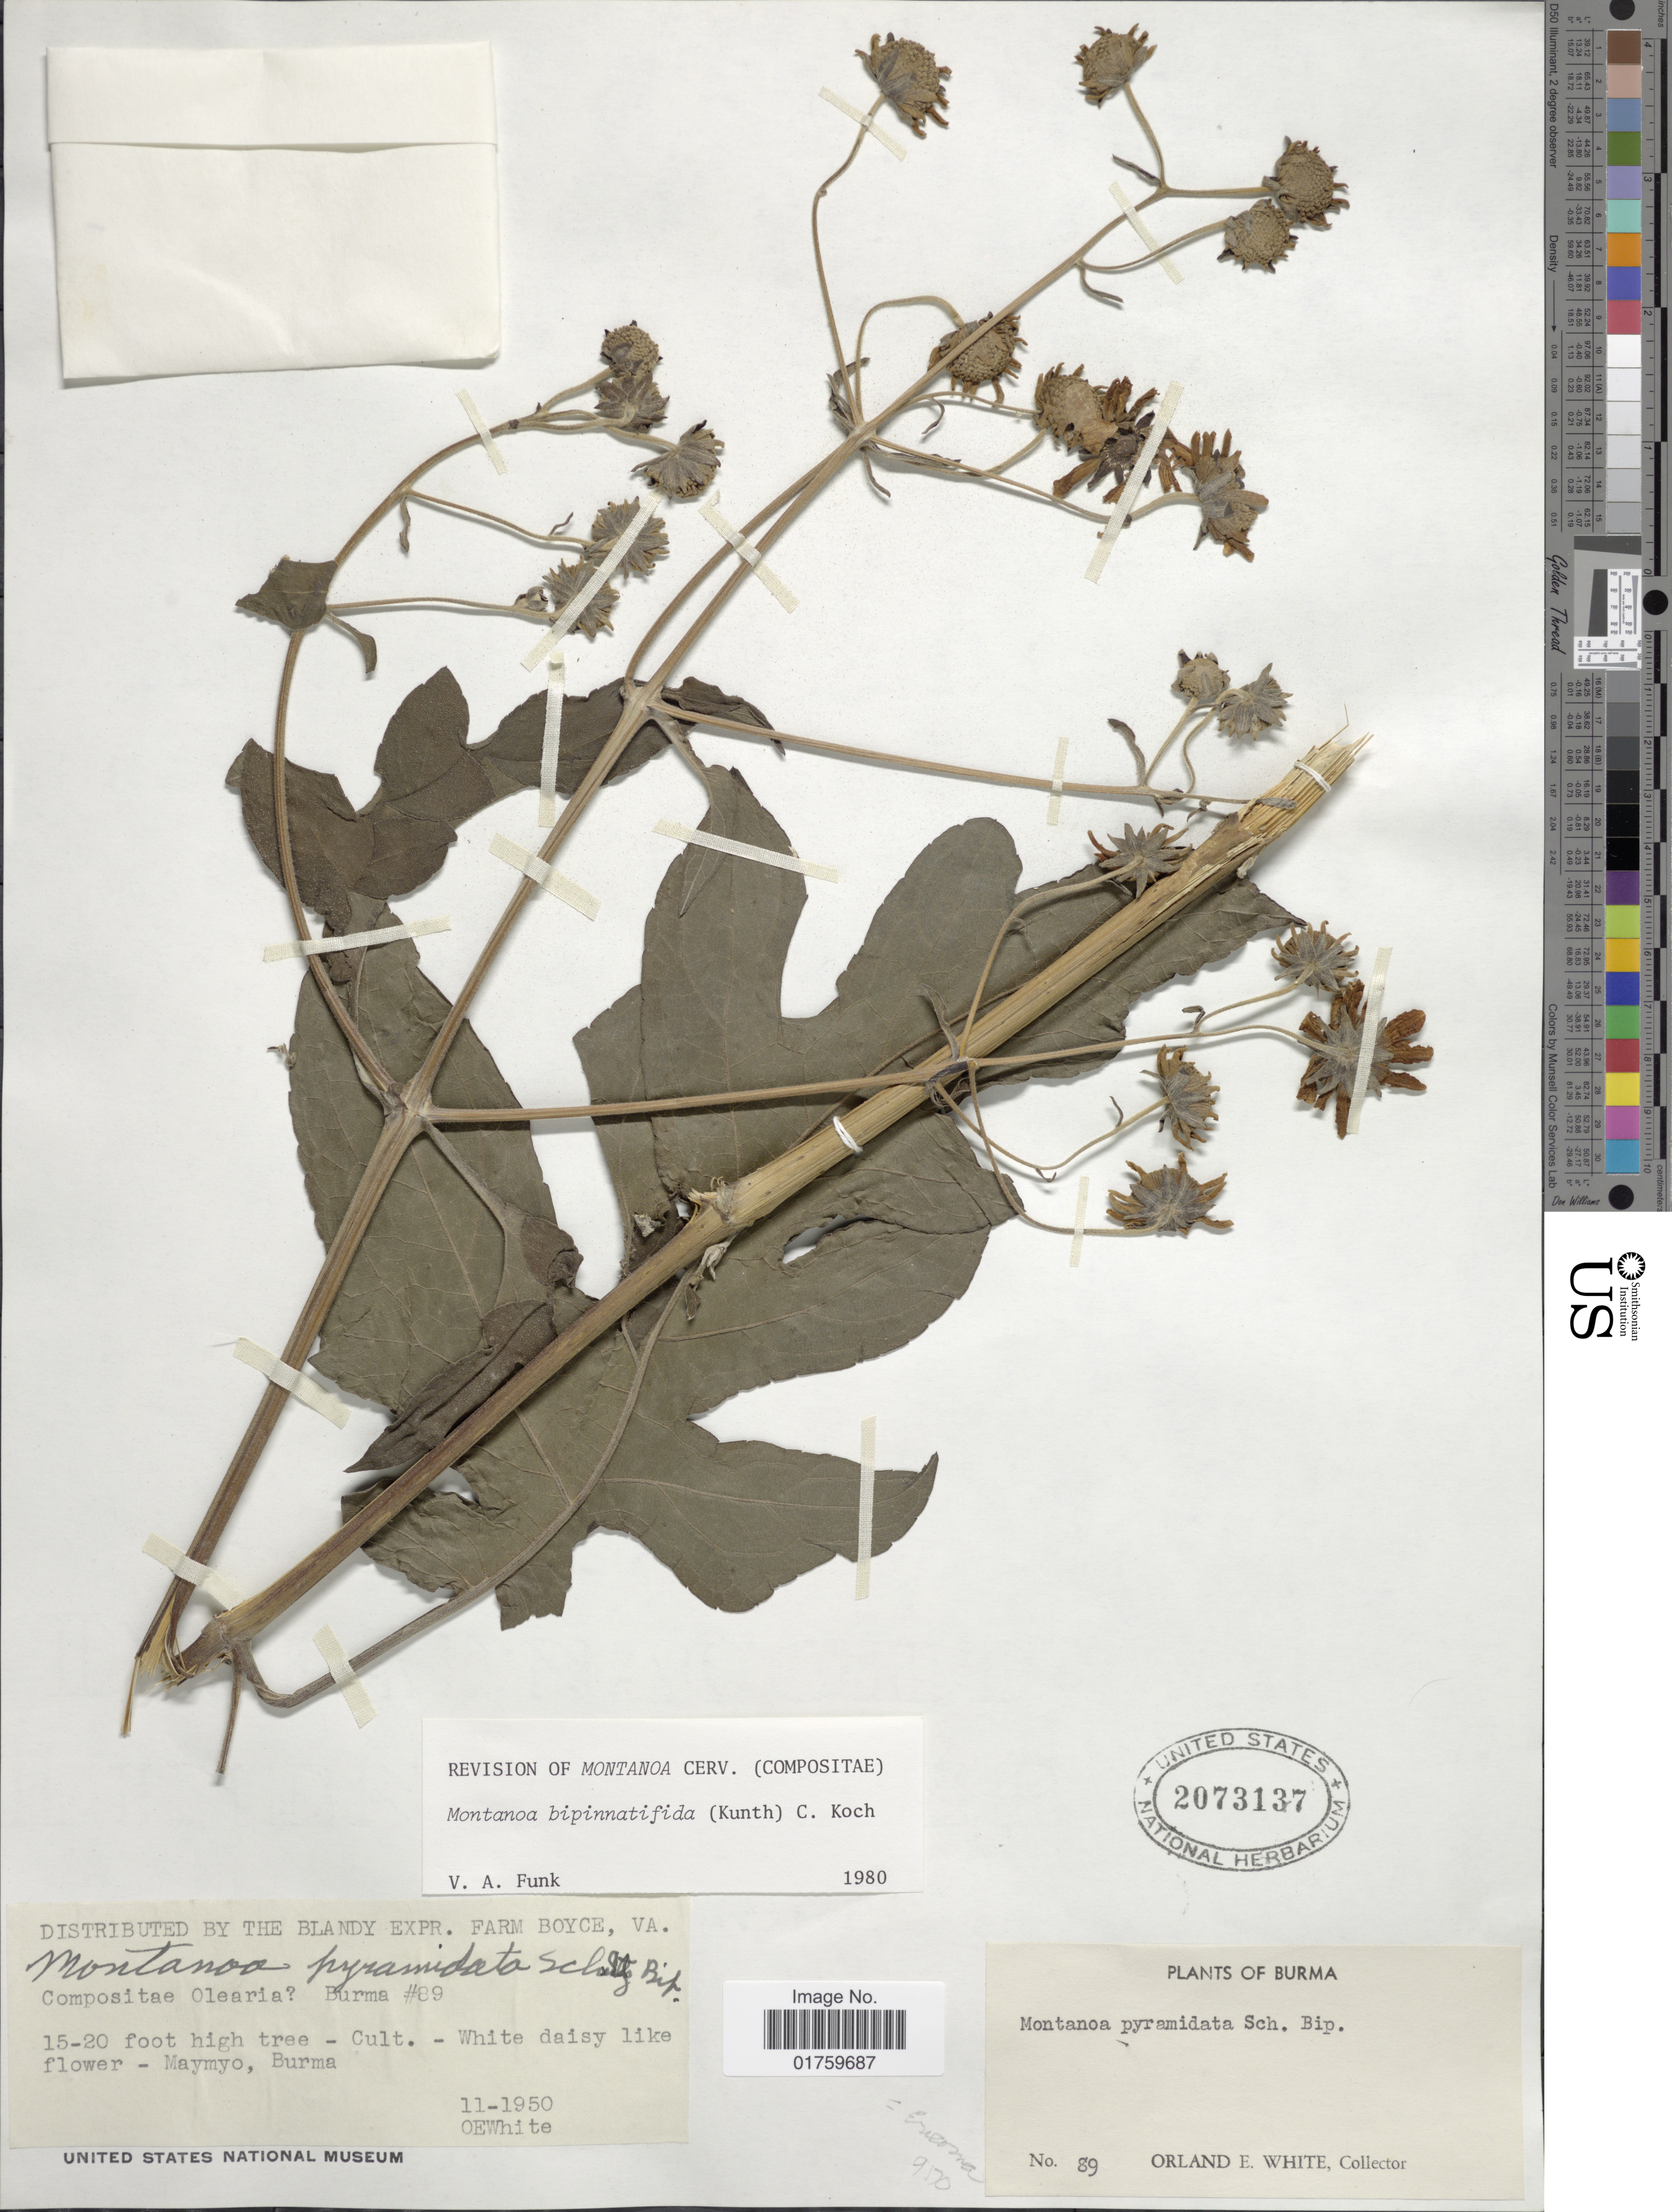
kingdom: Plantae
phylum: Tracheophyta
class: Magnoliopsida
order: Asterales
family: Asteraceae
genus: Montanoa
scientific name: Montanoa bipinnatifida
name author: (Kunth) C. Koch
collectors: O. E. White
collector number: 89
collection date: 1950-11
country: Myanmar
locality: Maymyo, Burma.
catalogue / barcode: US 2073137